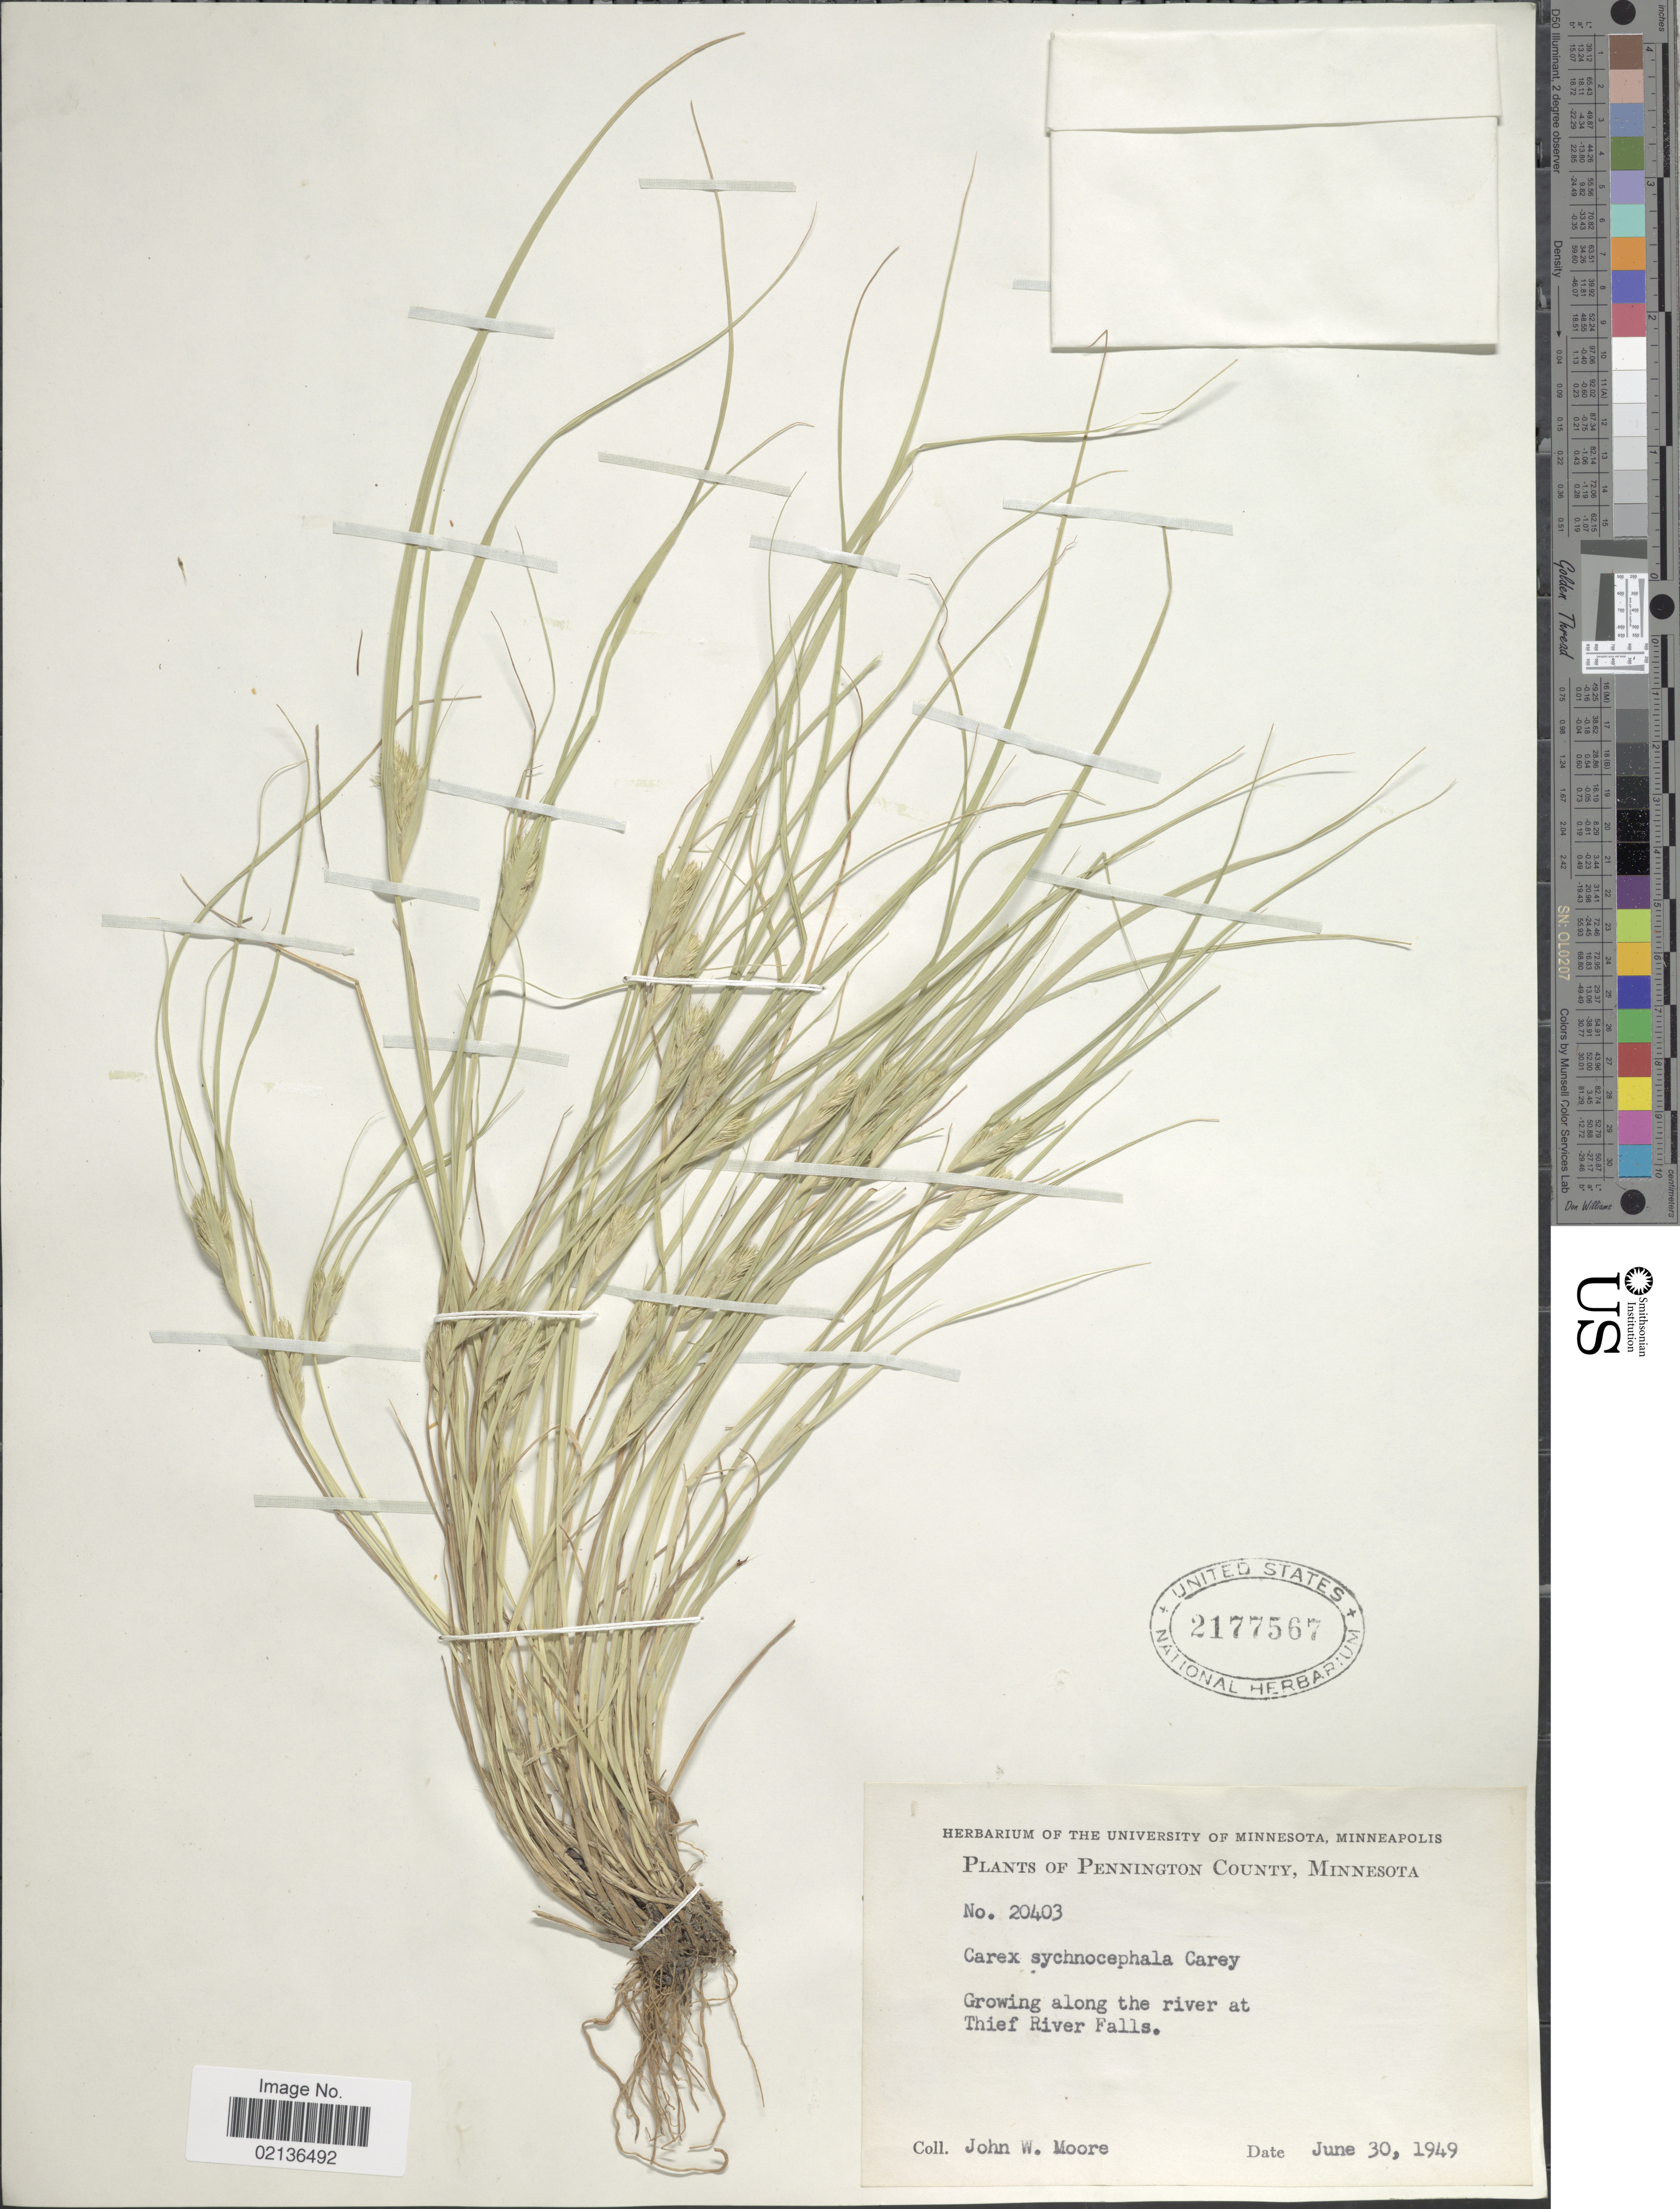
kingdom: Plantae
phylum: Tracheophyta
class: Liliopsida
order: Poales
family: Cyperaceae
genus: Carex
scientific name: Carex sychnocephala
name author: J. Carey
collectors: J. Moore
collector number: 20403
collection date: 1949-06-30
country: United States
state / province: Minnesota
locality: Pennington County, Minnesota, Growing along the river at Thief River Falls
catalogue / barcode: US 2177567